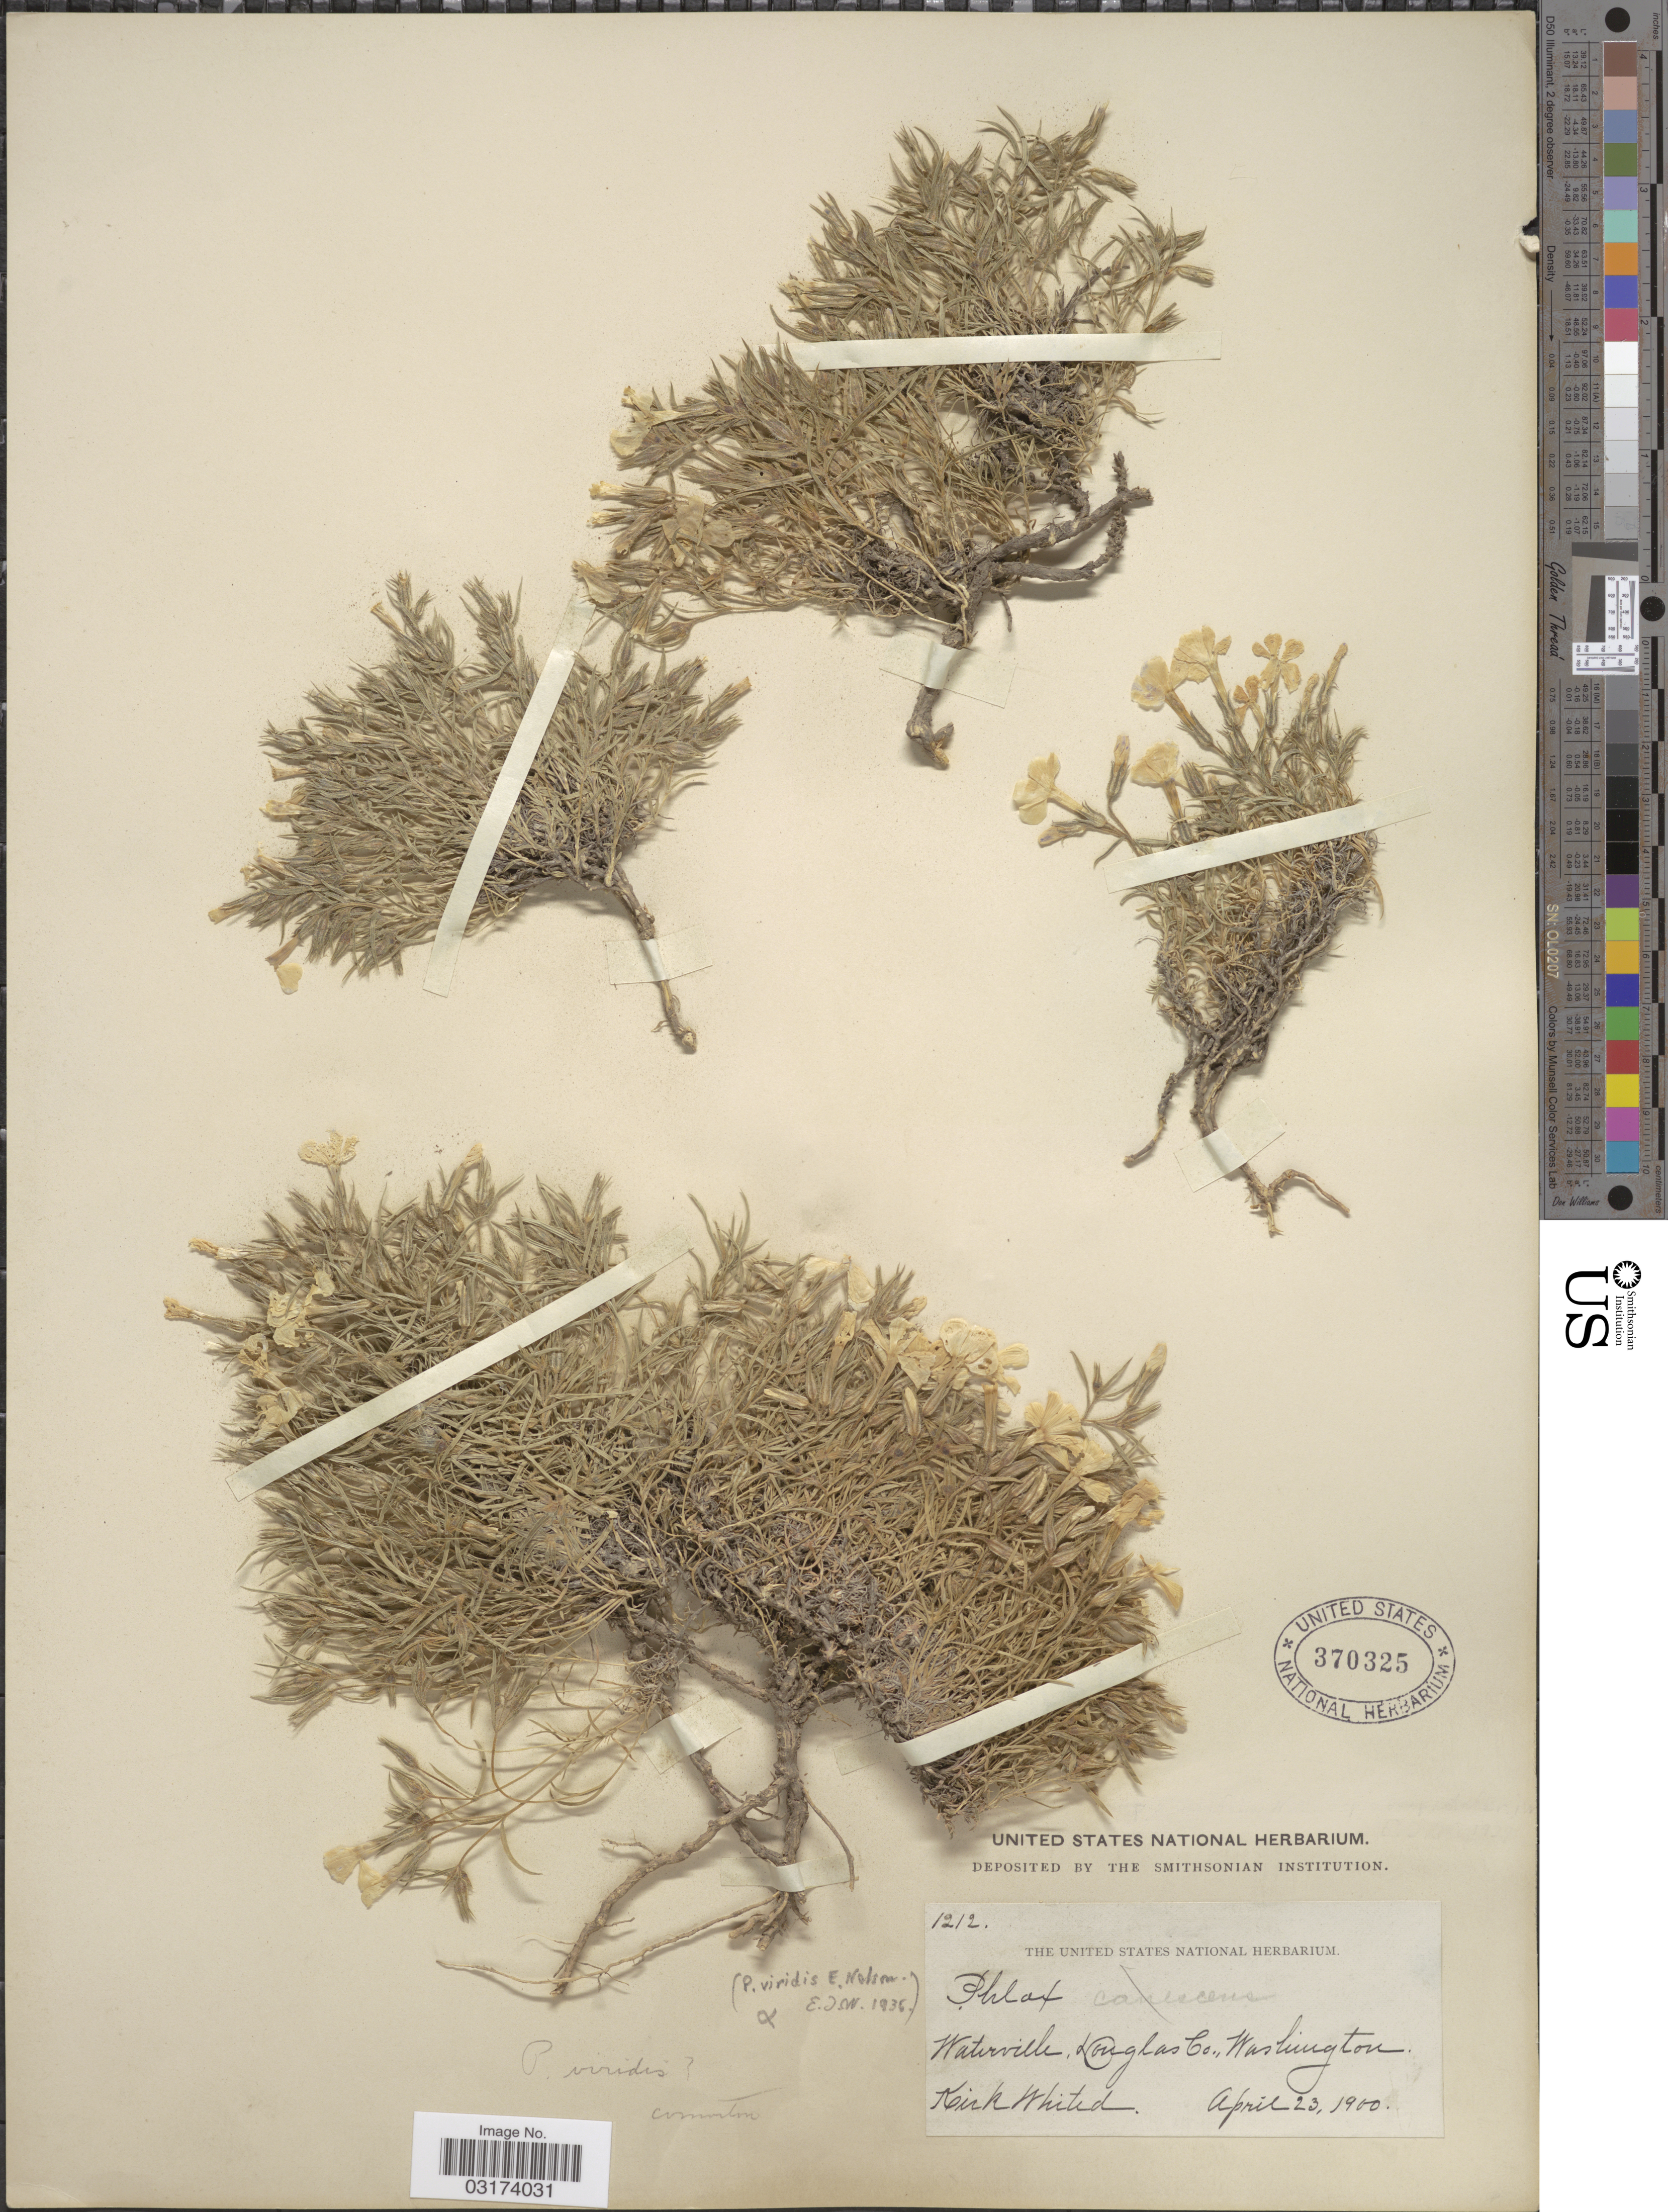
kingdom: Plantae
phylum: Tracheophyta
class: Magnoliopsida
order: Ericales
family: Polemoniaceae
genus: Phlox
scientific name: Phlox viridis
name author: E.E. Nelson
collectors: K. Whited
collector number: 1212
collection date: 1900-04-23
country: United States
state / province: Washington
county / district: Douglas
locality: Waterville, Douglas Co.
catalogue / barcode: US 370325